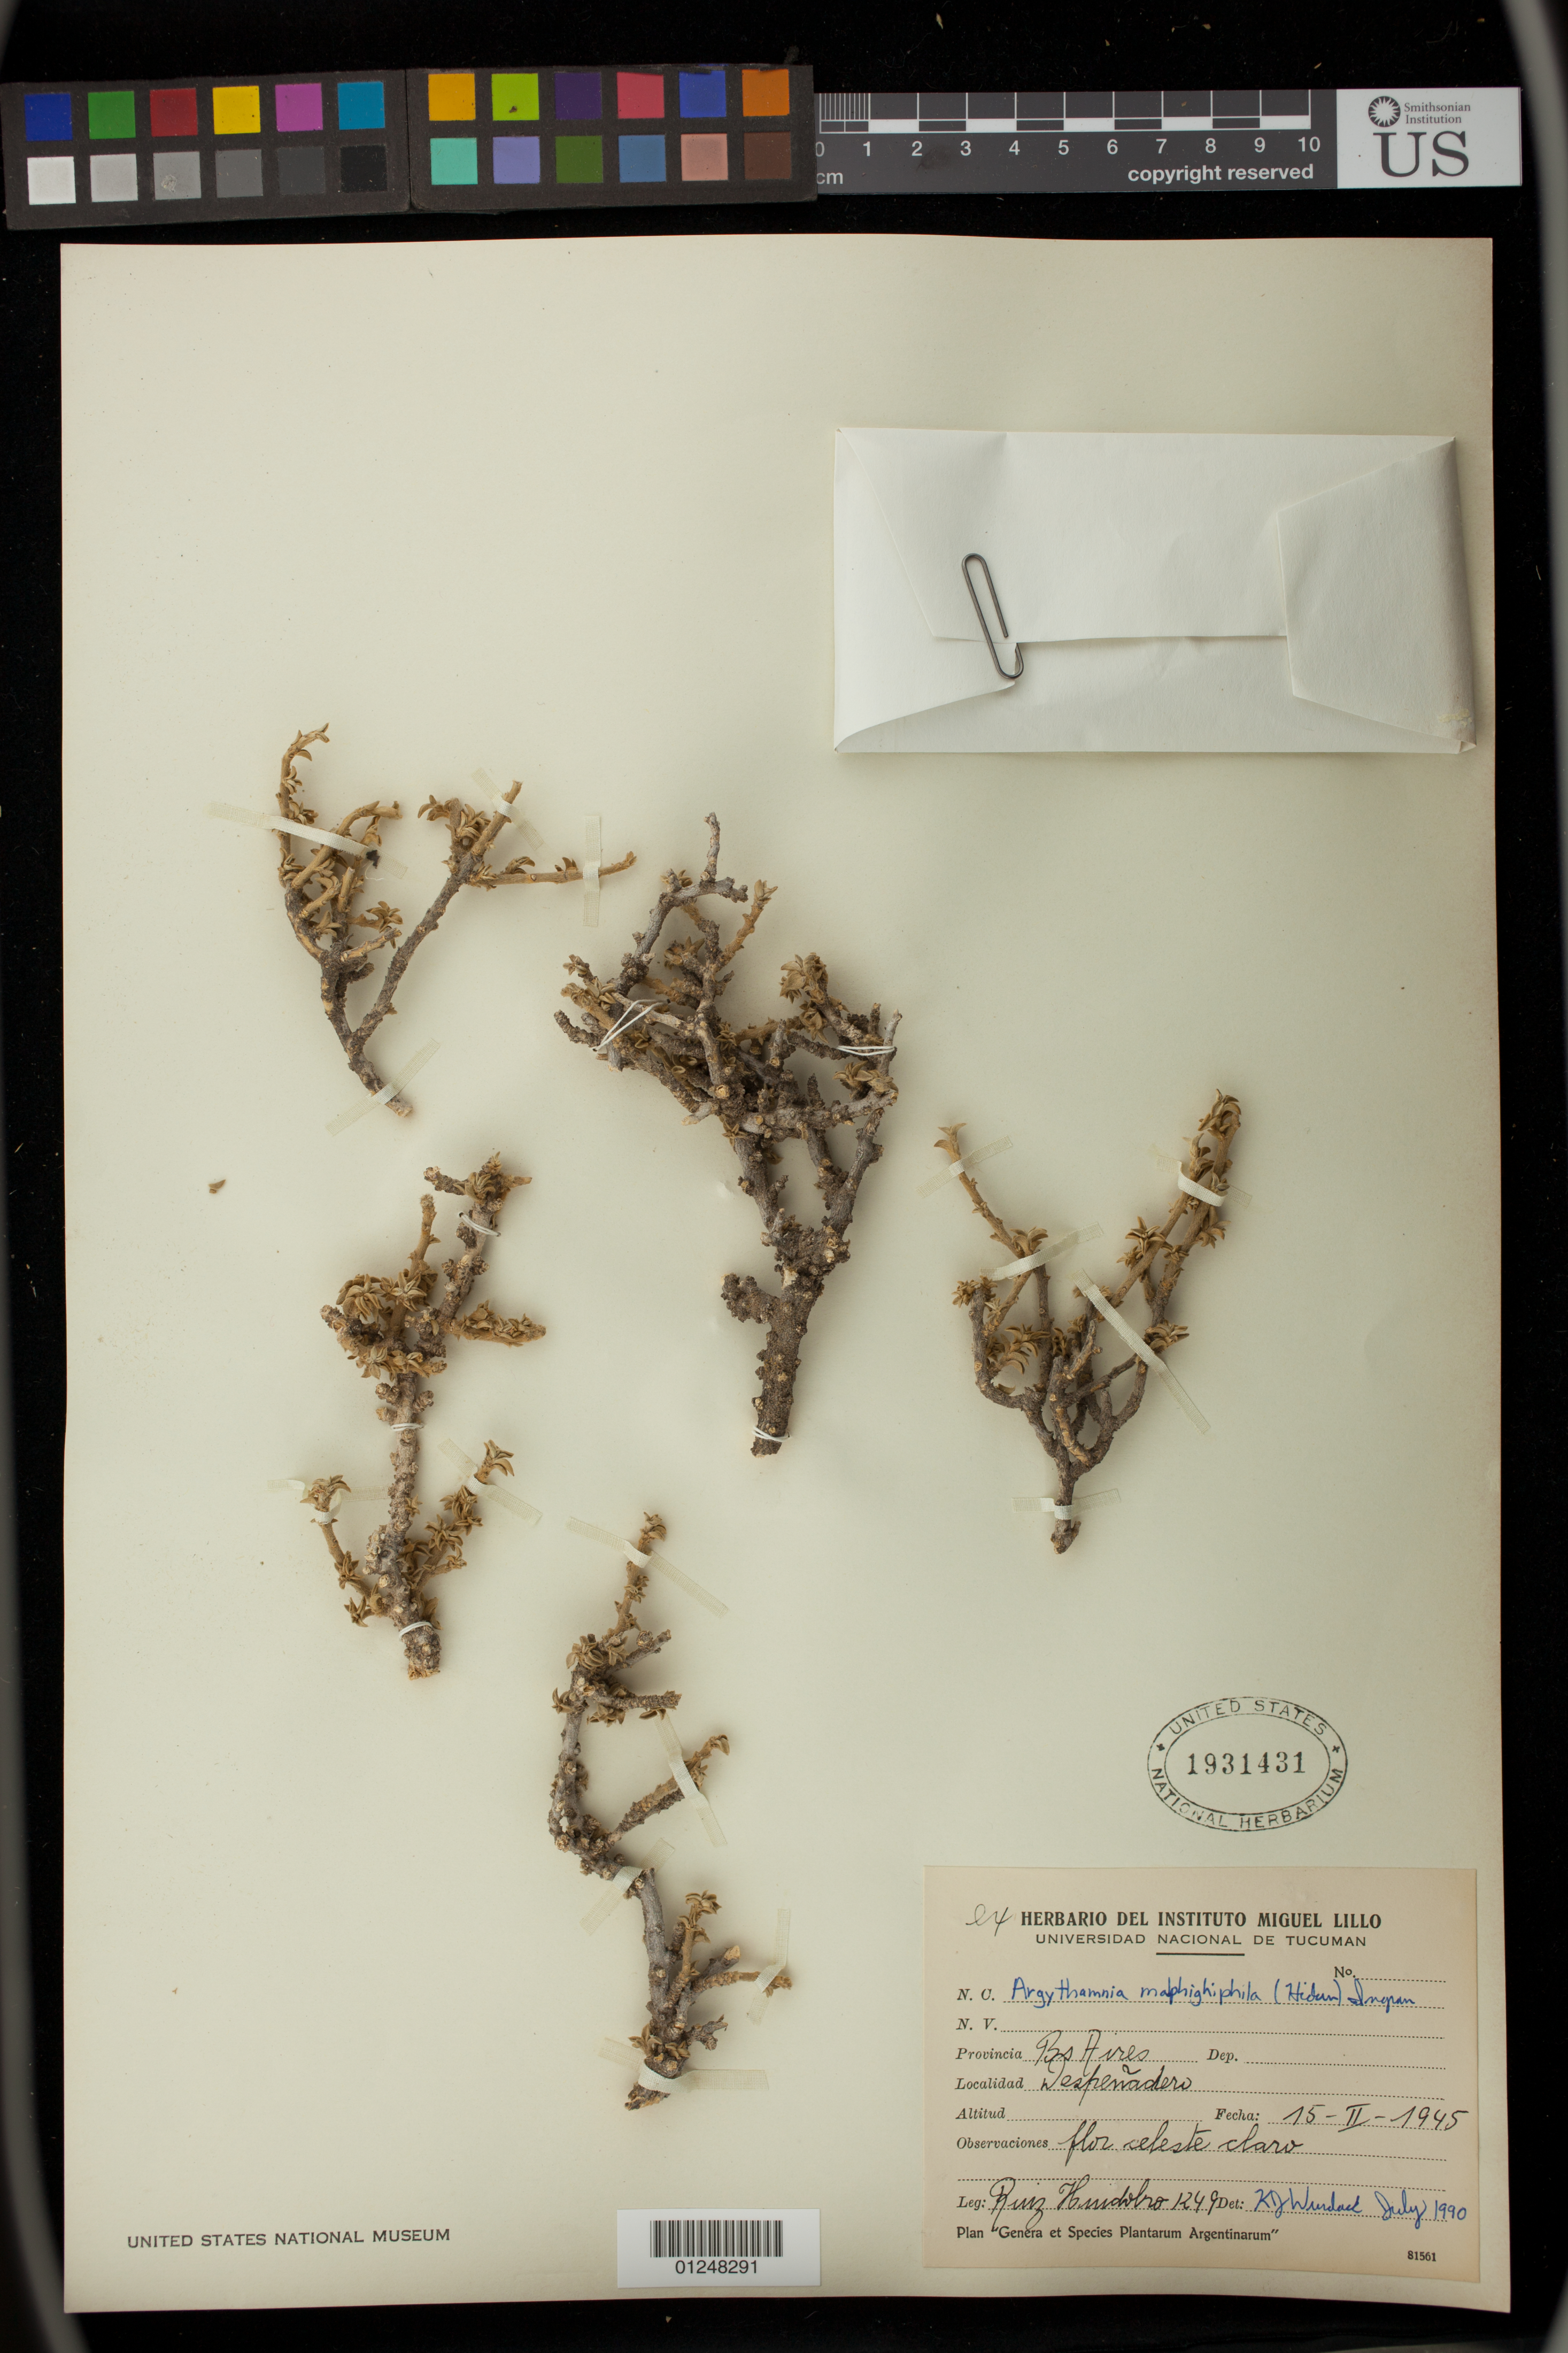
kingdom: Plantae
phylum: Tracheophyta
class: Magnoliopsida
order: Malpighiales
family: Euphorbiaceae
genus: Argythamnia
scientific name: Argythamnia malpighiphila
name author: (Hicken) J.W. Ingram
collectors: A. M. R. Huidobro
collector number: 1249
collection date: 1945-02-15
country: Argentina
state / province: Buenos Aires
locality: Wesfenadero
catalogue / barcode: US 1931431